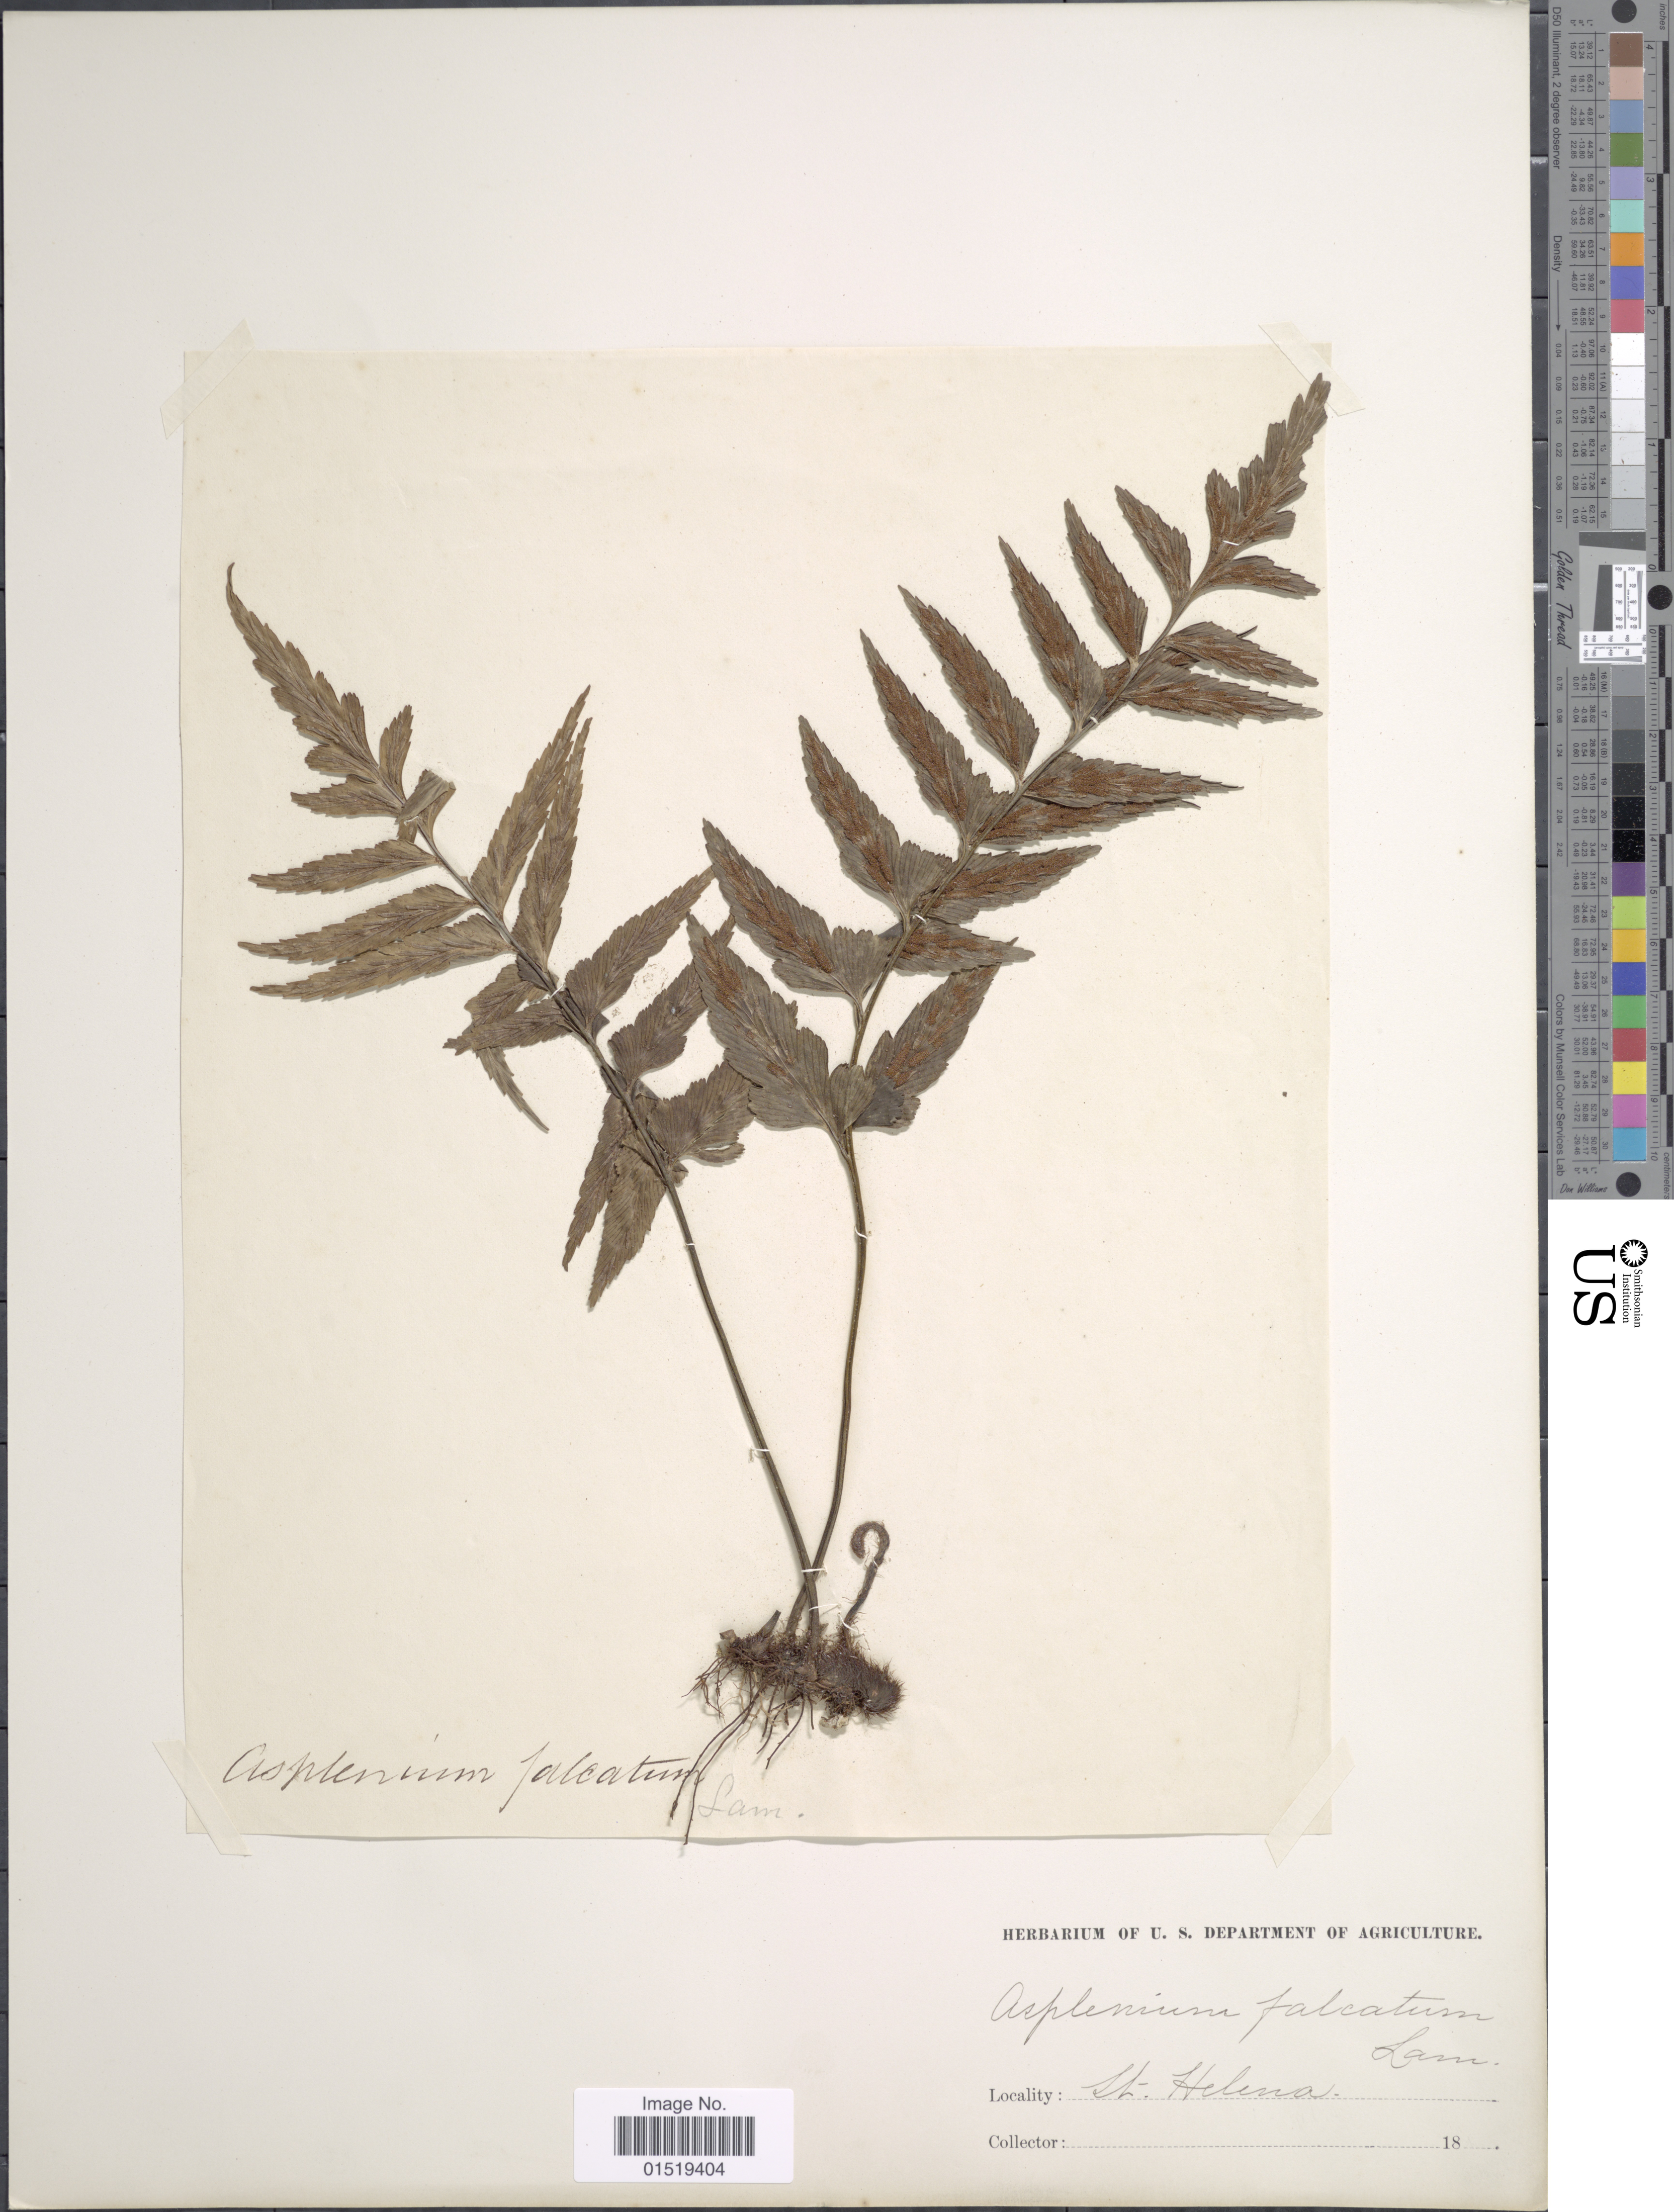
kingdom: Plantae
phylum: Tracheophyta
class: Polypodiopsida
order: Polypodiales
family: Aspleniaceae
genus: Asplenium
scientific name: Asplenium polyodon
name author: G. Forst.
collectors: U.S. Department of Agriculture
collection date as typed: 18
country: St. Helena Islands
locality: St.Helena.